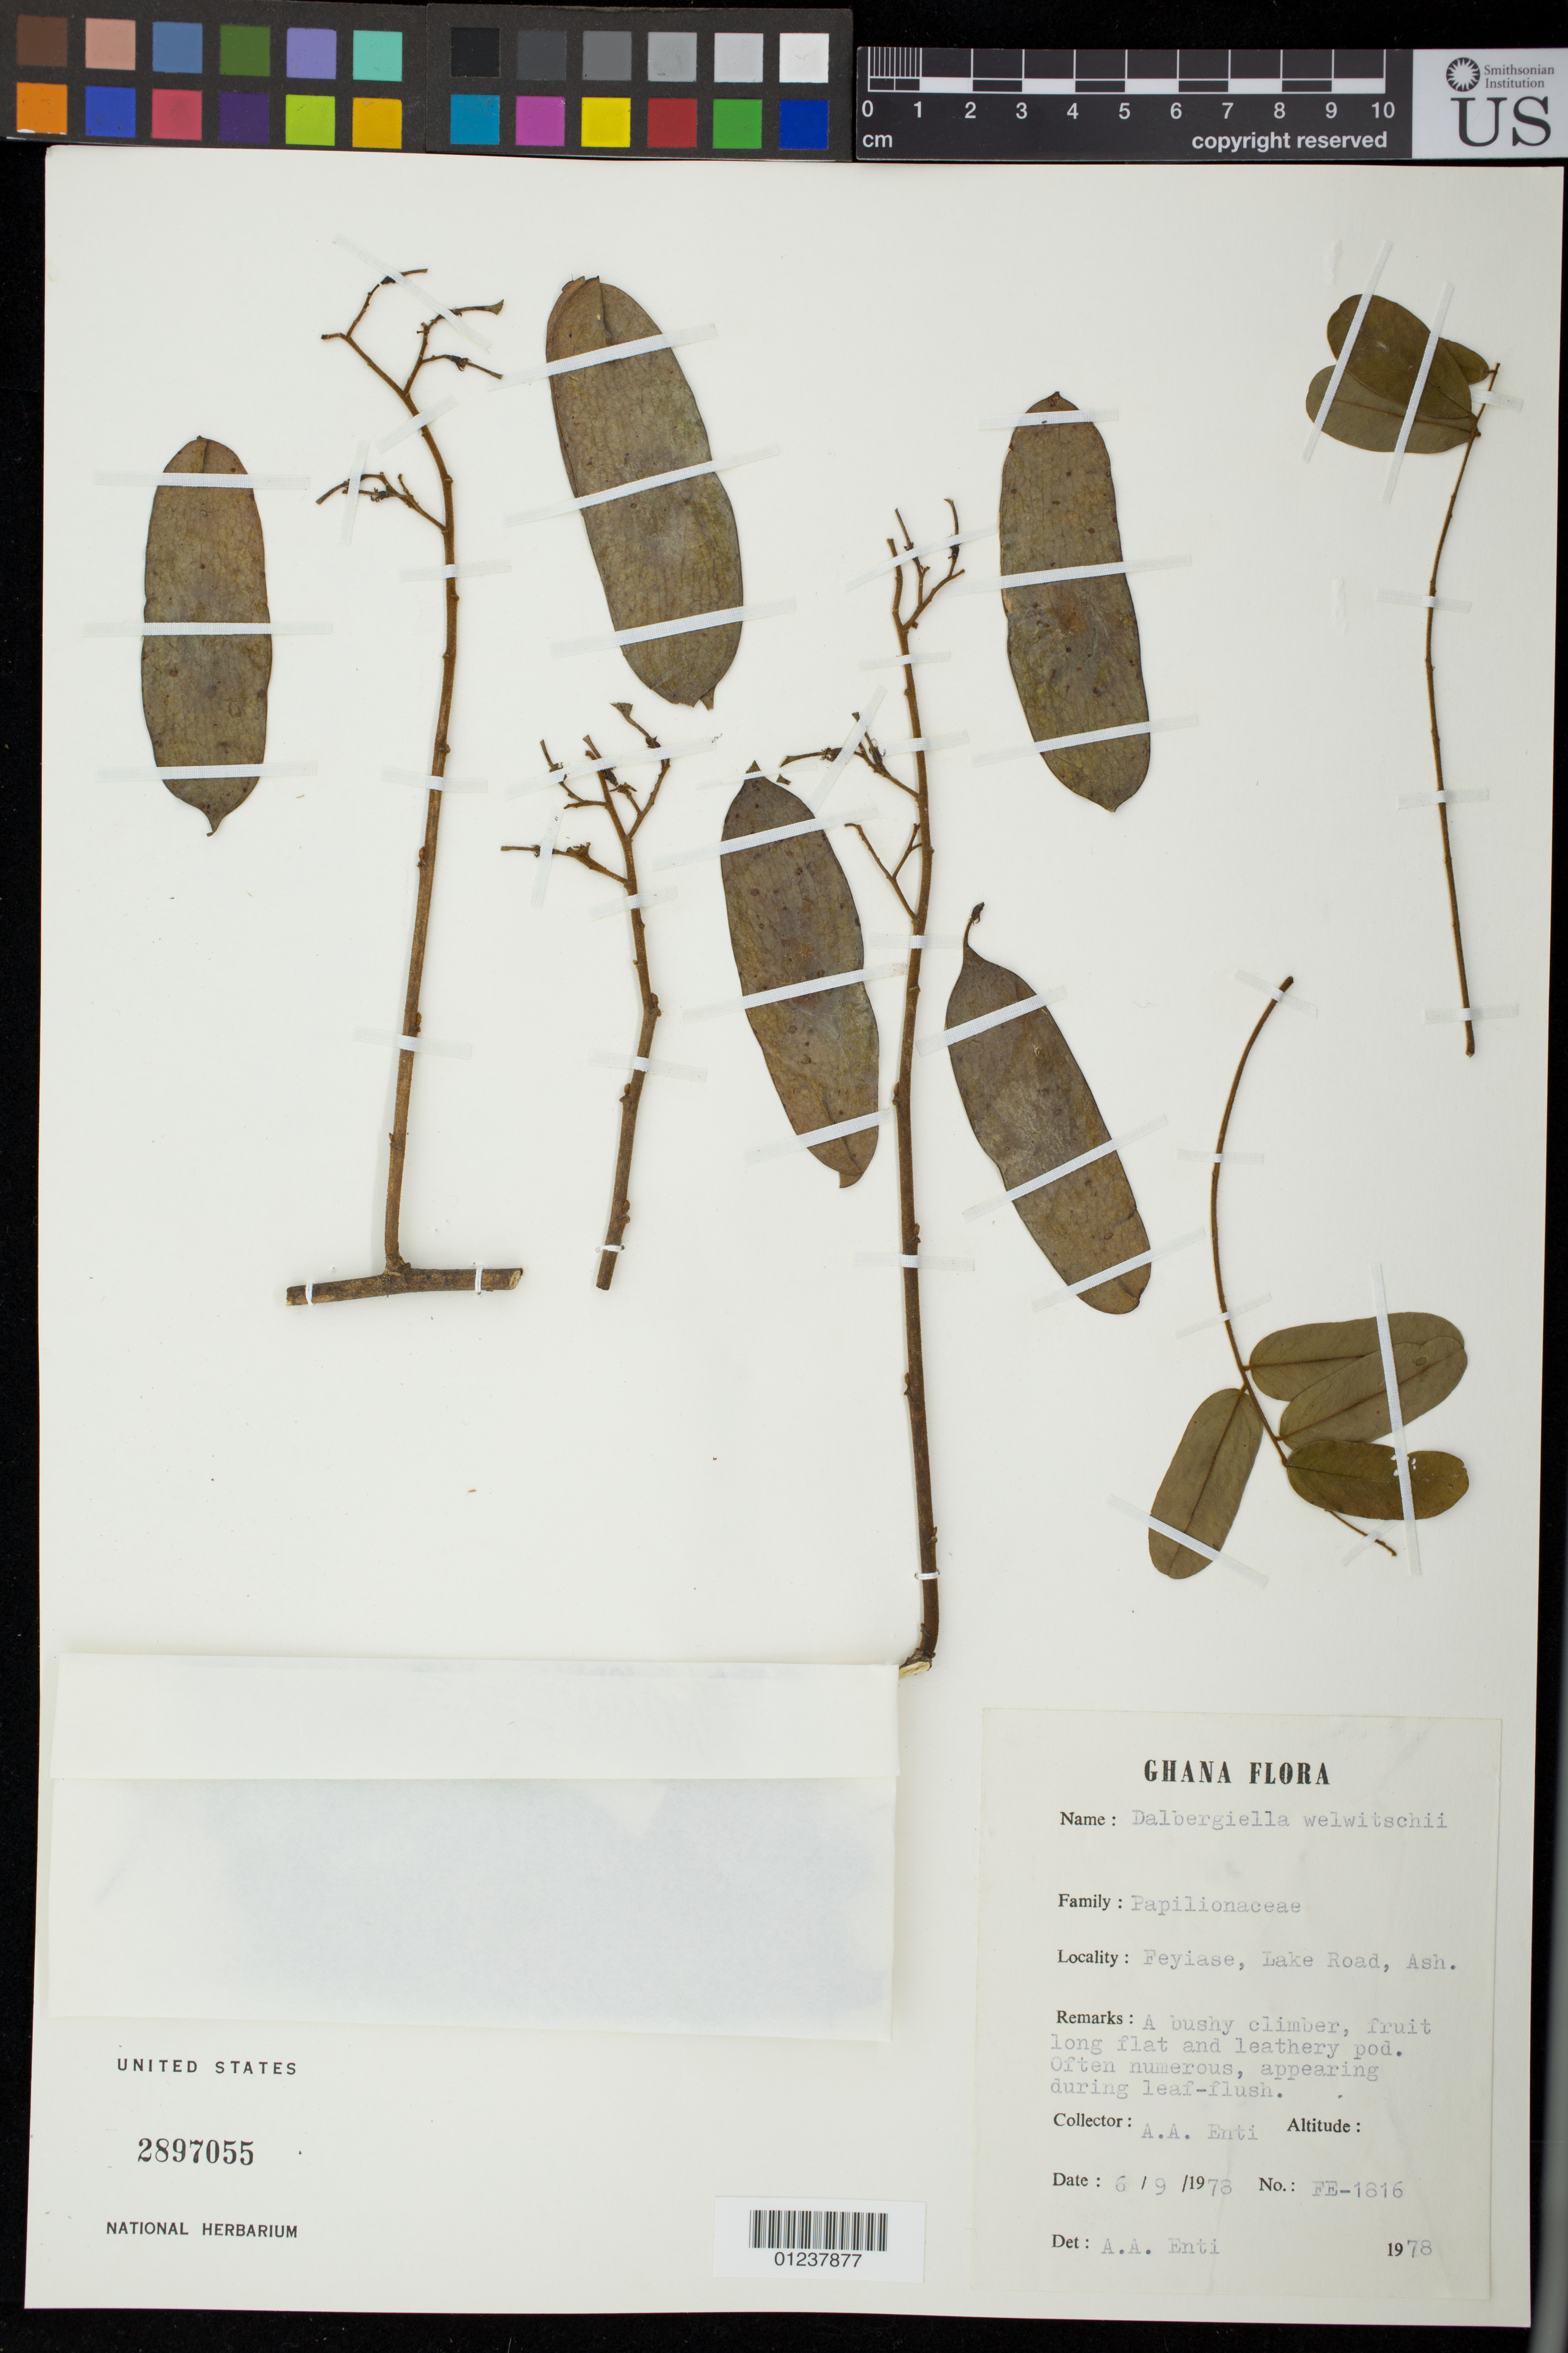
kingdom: Plantae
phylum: Tracheophyta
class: Magnoliopsida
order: Fabales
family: Fabaceae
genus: Dalbergiella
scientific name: Dalbergiella welwitschii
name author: Baker f.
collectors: A. Enti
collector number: FE-1816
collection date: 1978-09-06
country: Ghana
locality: Feyiase, Lake Road, Ash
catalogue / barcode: US 2897055